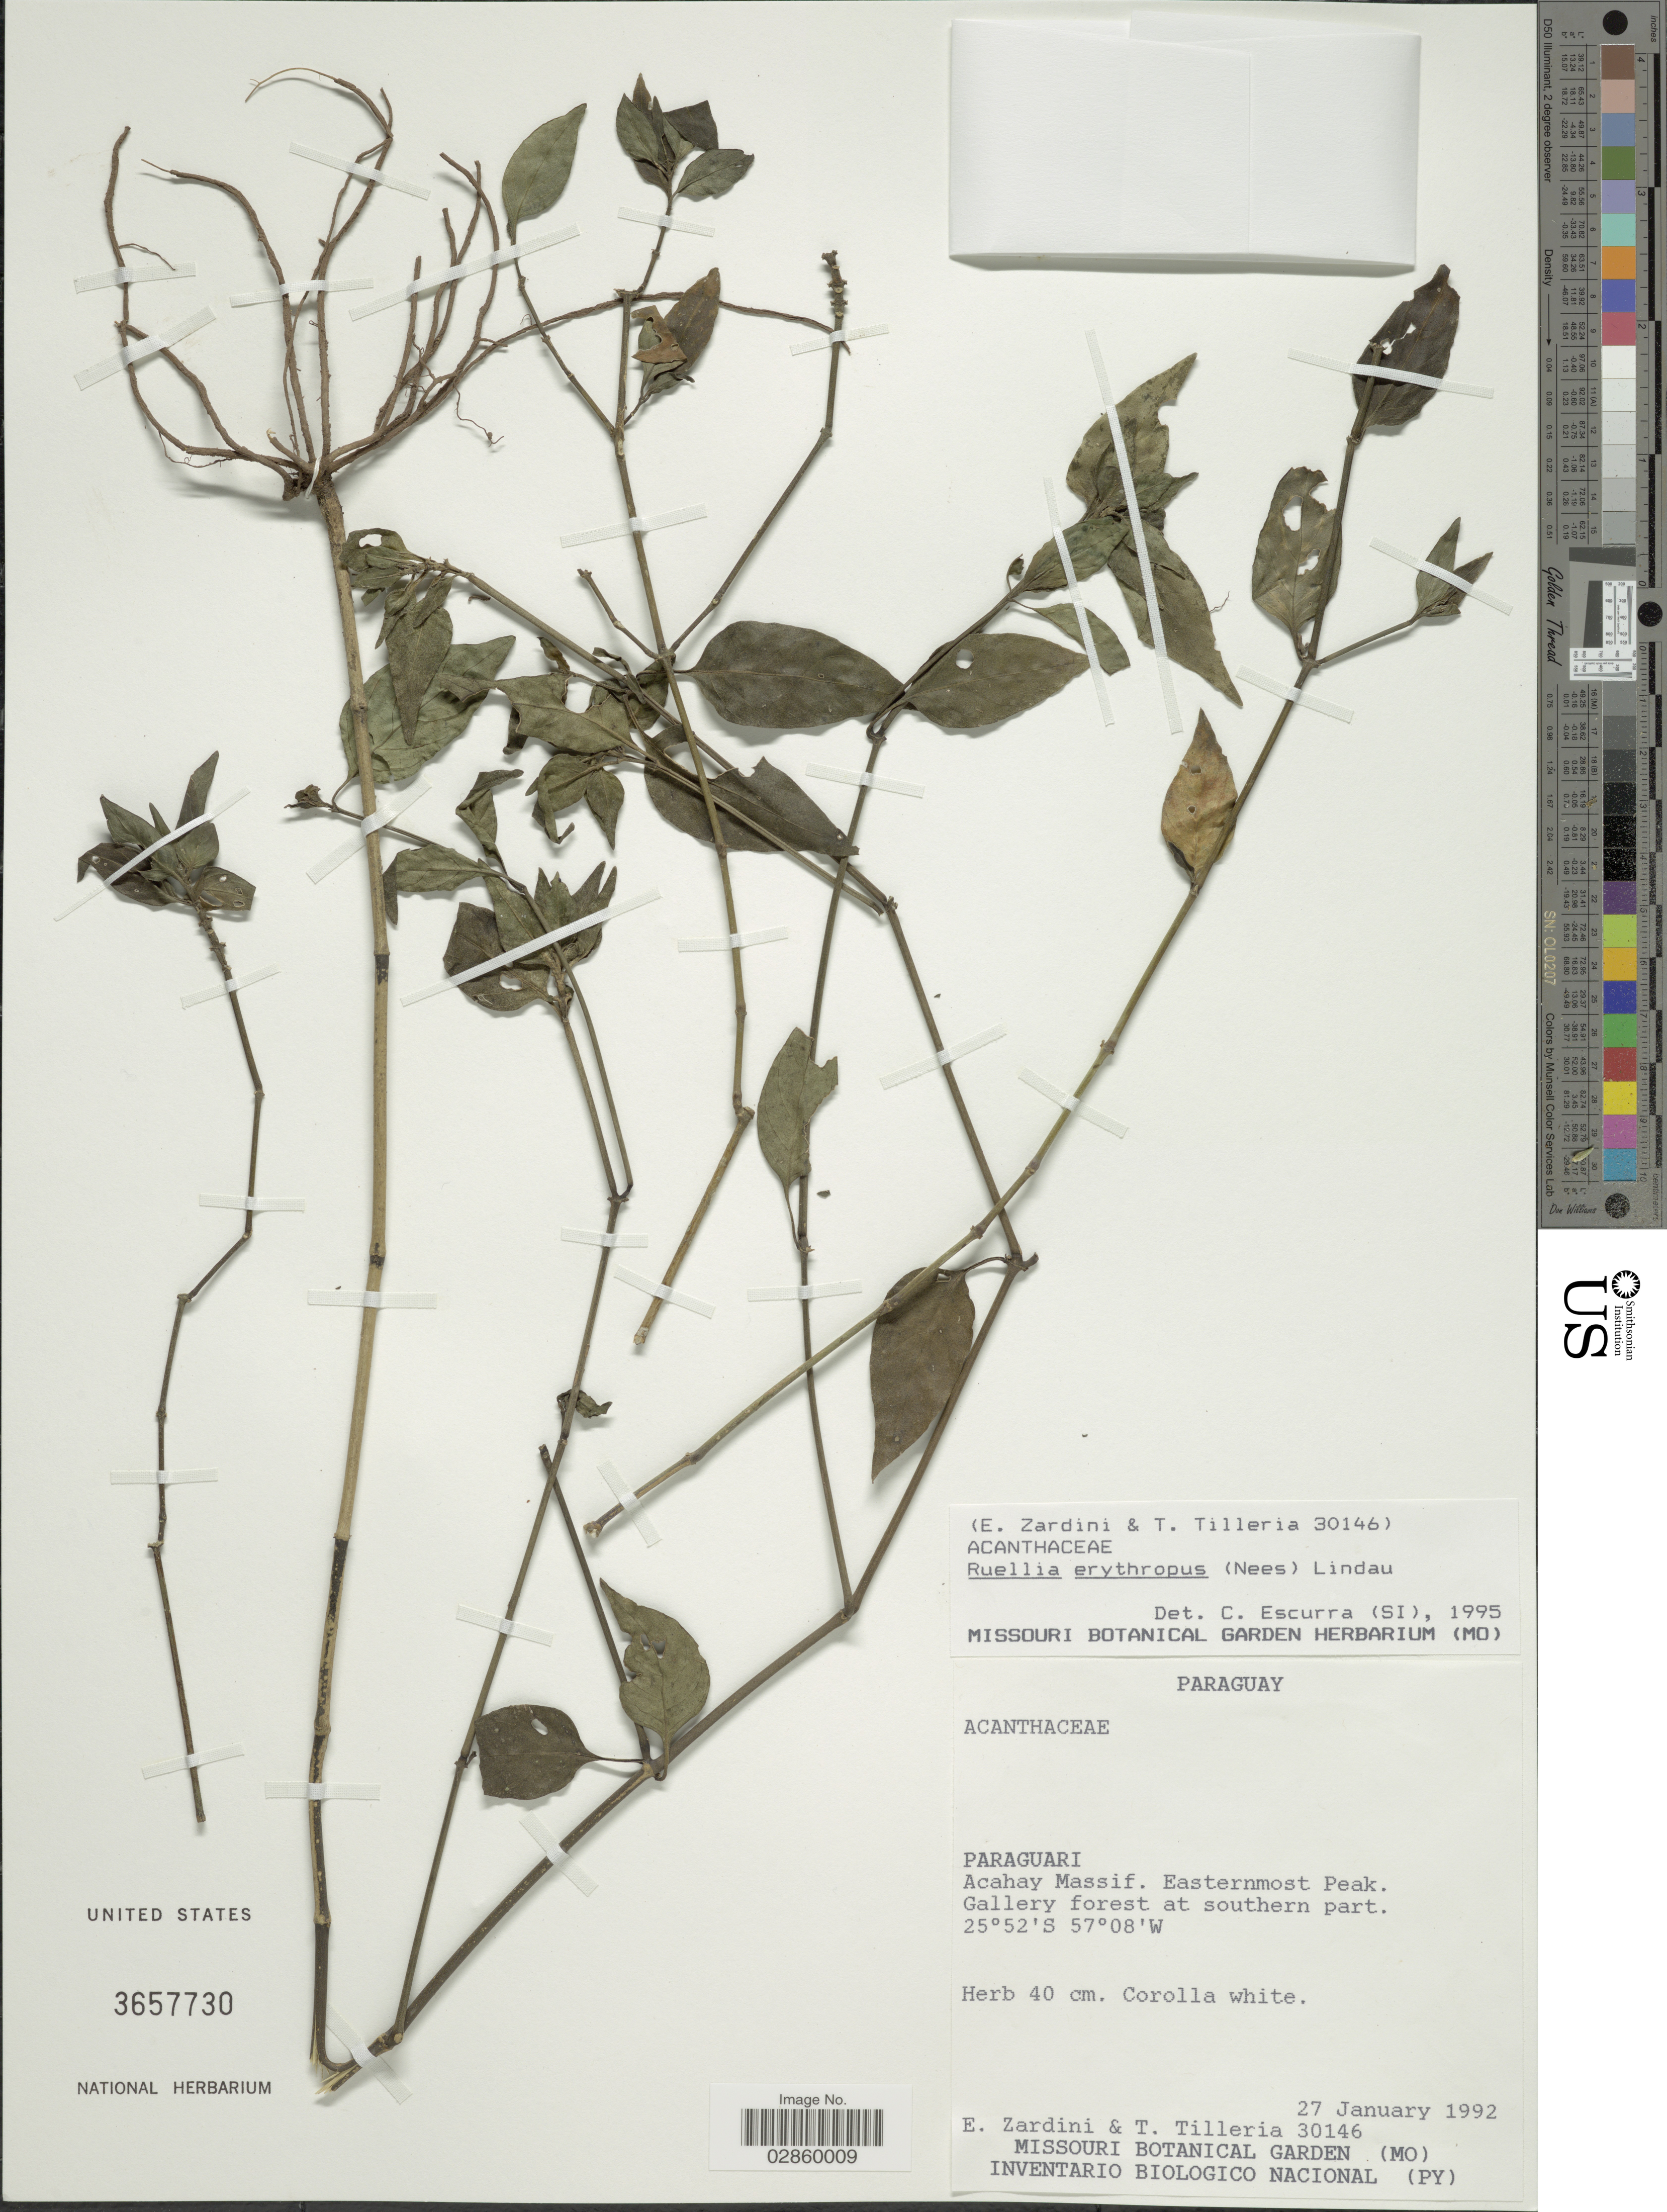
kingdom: Plantae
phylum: Tracheophyta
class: Magnoliopsida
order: Lamiales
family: Acanthaceae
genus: Ruellia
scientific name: Ruellia erythropus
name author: (Nees) Lindau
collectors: E. M. Zardini & T. Tilleria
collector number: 30146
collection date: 1992-01-27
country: Paraguay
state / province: Paraguari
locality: Paraguari, Acahay Massif, Easternmost Peak, Gallery forest at southern part.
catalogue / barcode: US 3657730